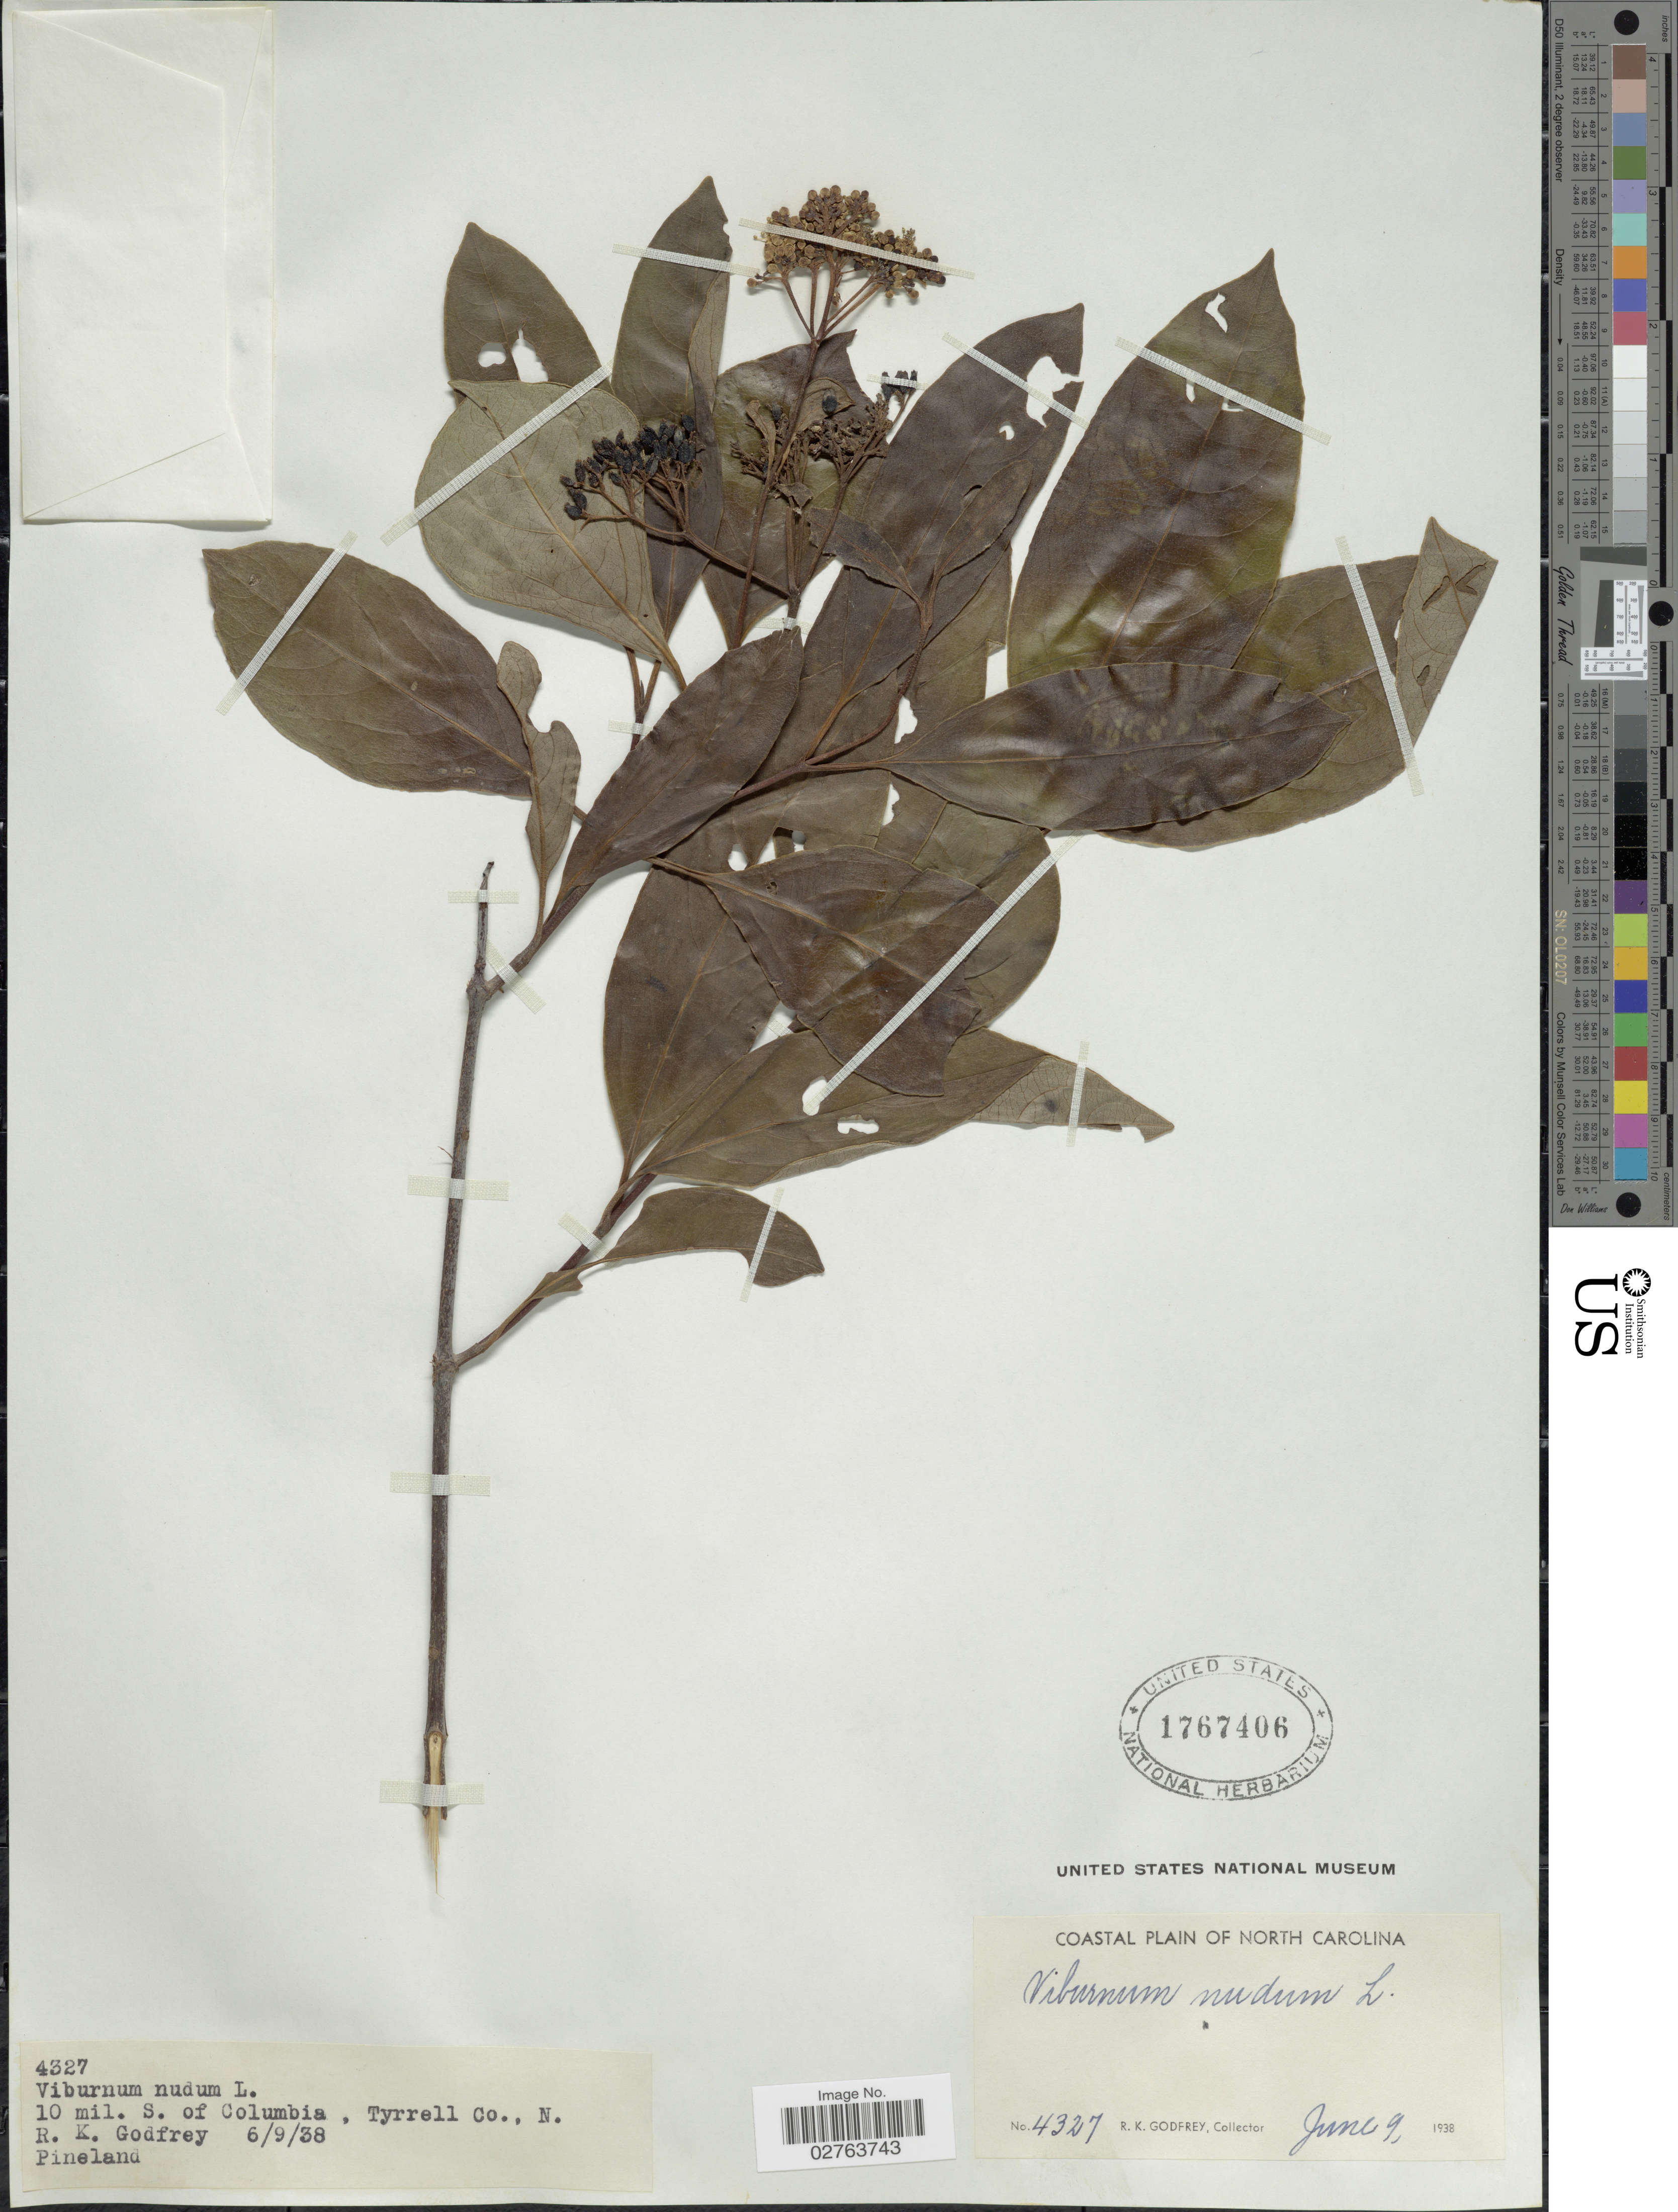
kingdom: Plantae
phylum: Tracheophyta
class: Magnoliopsida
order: Dipsacales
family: Viburnaceae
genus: Viburnum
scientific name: Viburnum nudum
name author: L.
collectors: R. K. Godfrey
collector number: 4327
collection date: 1938-06-09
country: United States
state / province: North Carolina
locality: Coastal Plain of North Carolina. 10 mil. S. of Columbia, Tyrrell Co. N.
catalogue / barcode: US 1767406